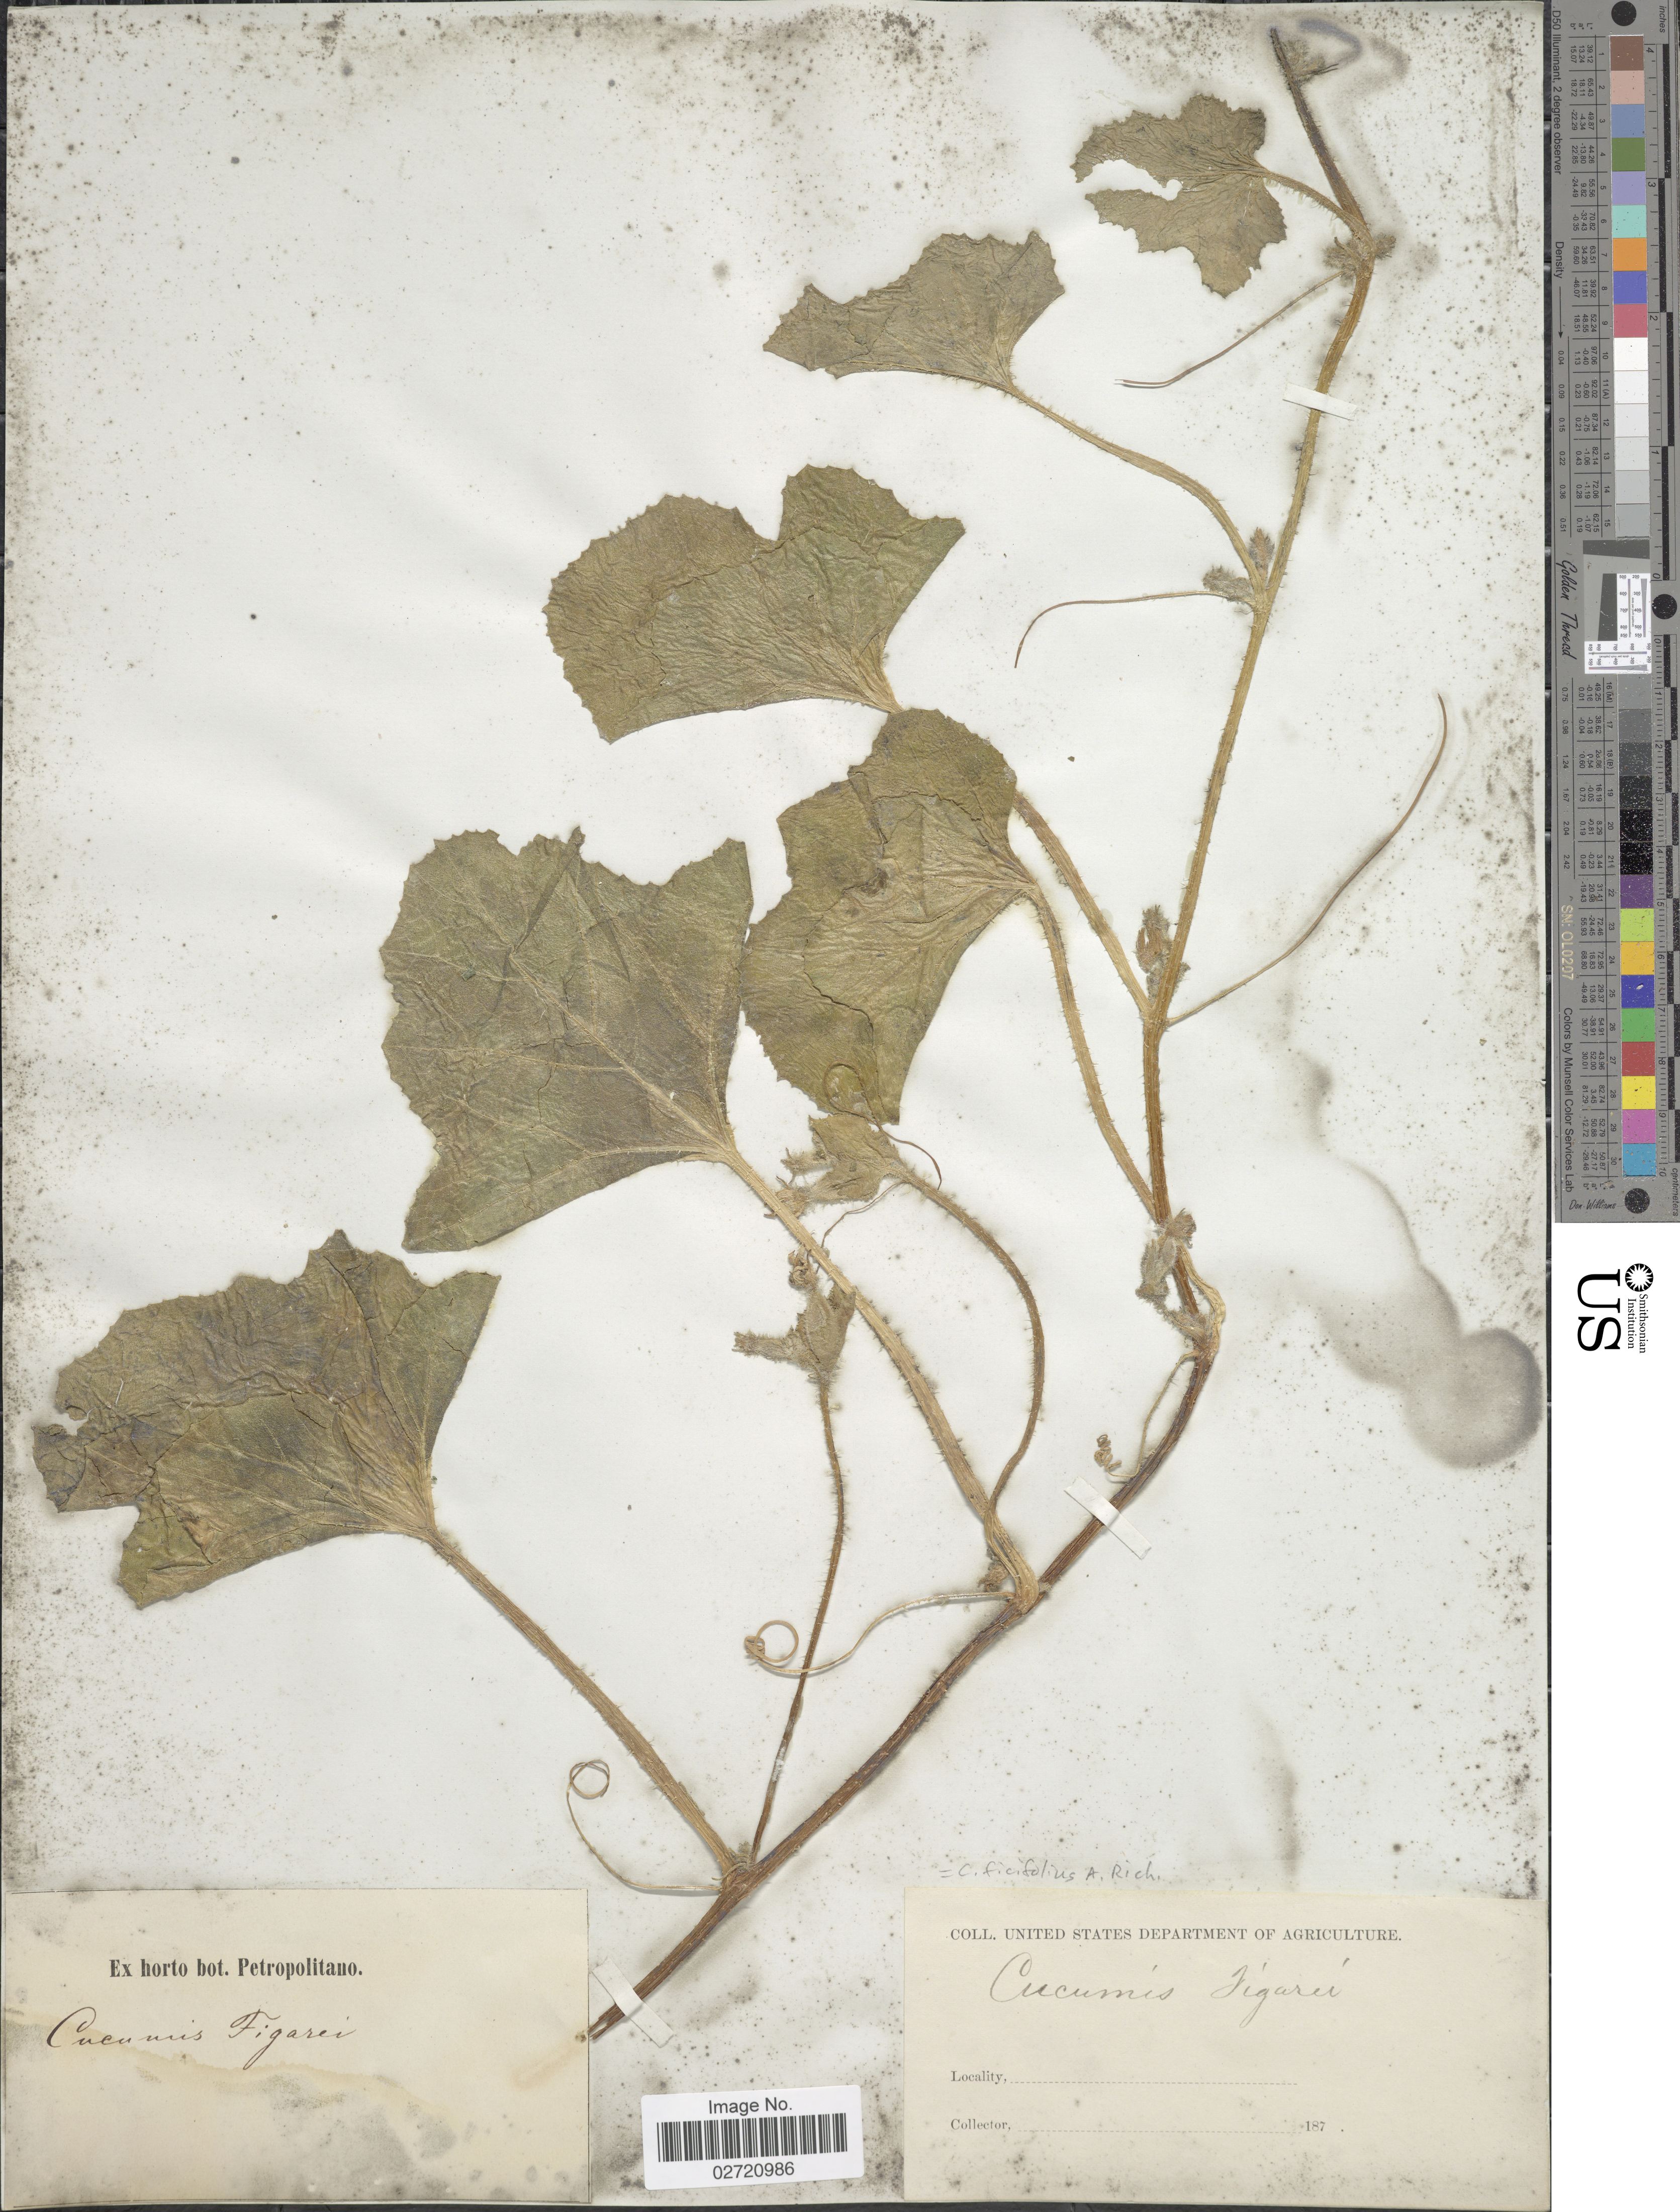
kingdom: Plantae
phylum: Tracheophyta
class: Magnoliopsida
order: Cucurbitales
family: Cucurbitaceae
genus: Cucumis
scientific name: Cucumis ficifolius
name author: A. Rich.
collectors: ex Horto Bot. Petropolitano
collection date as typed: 187